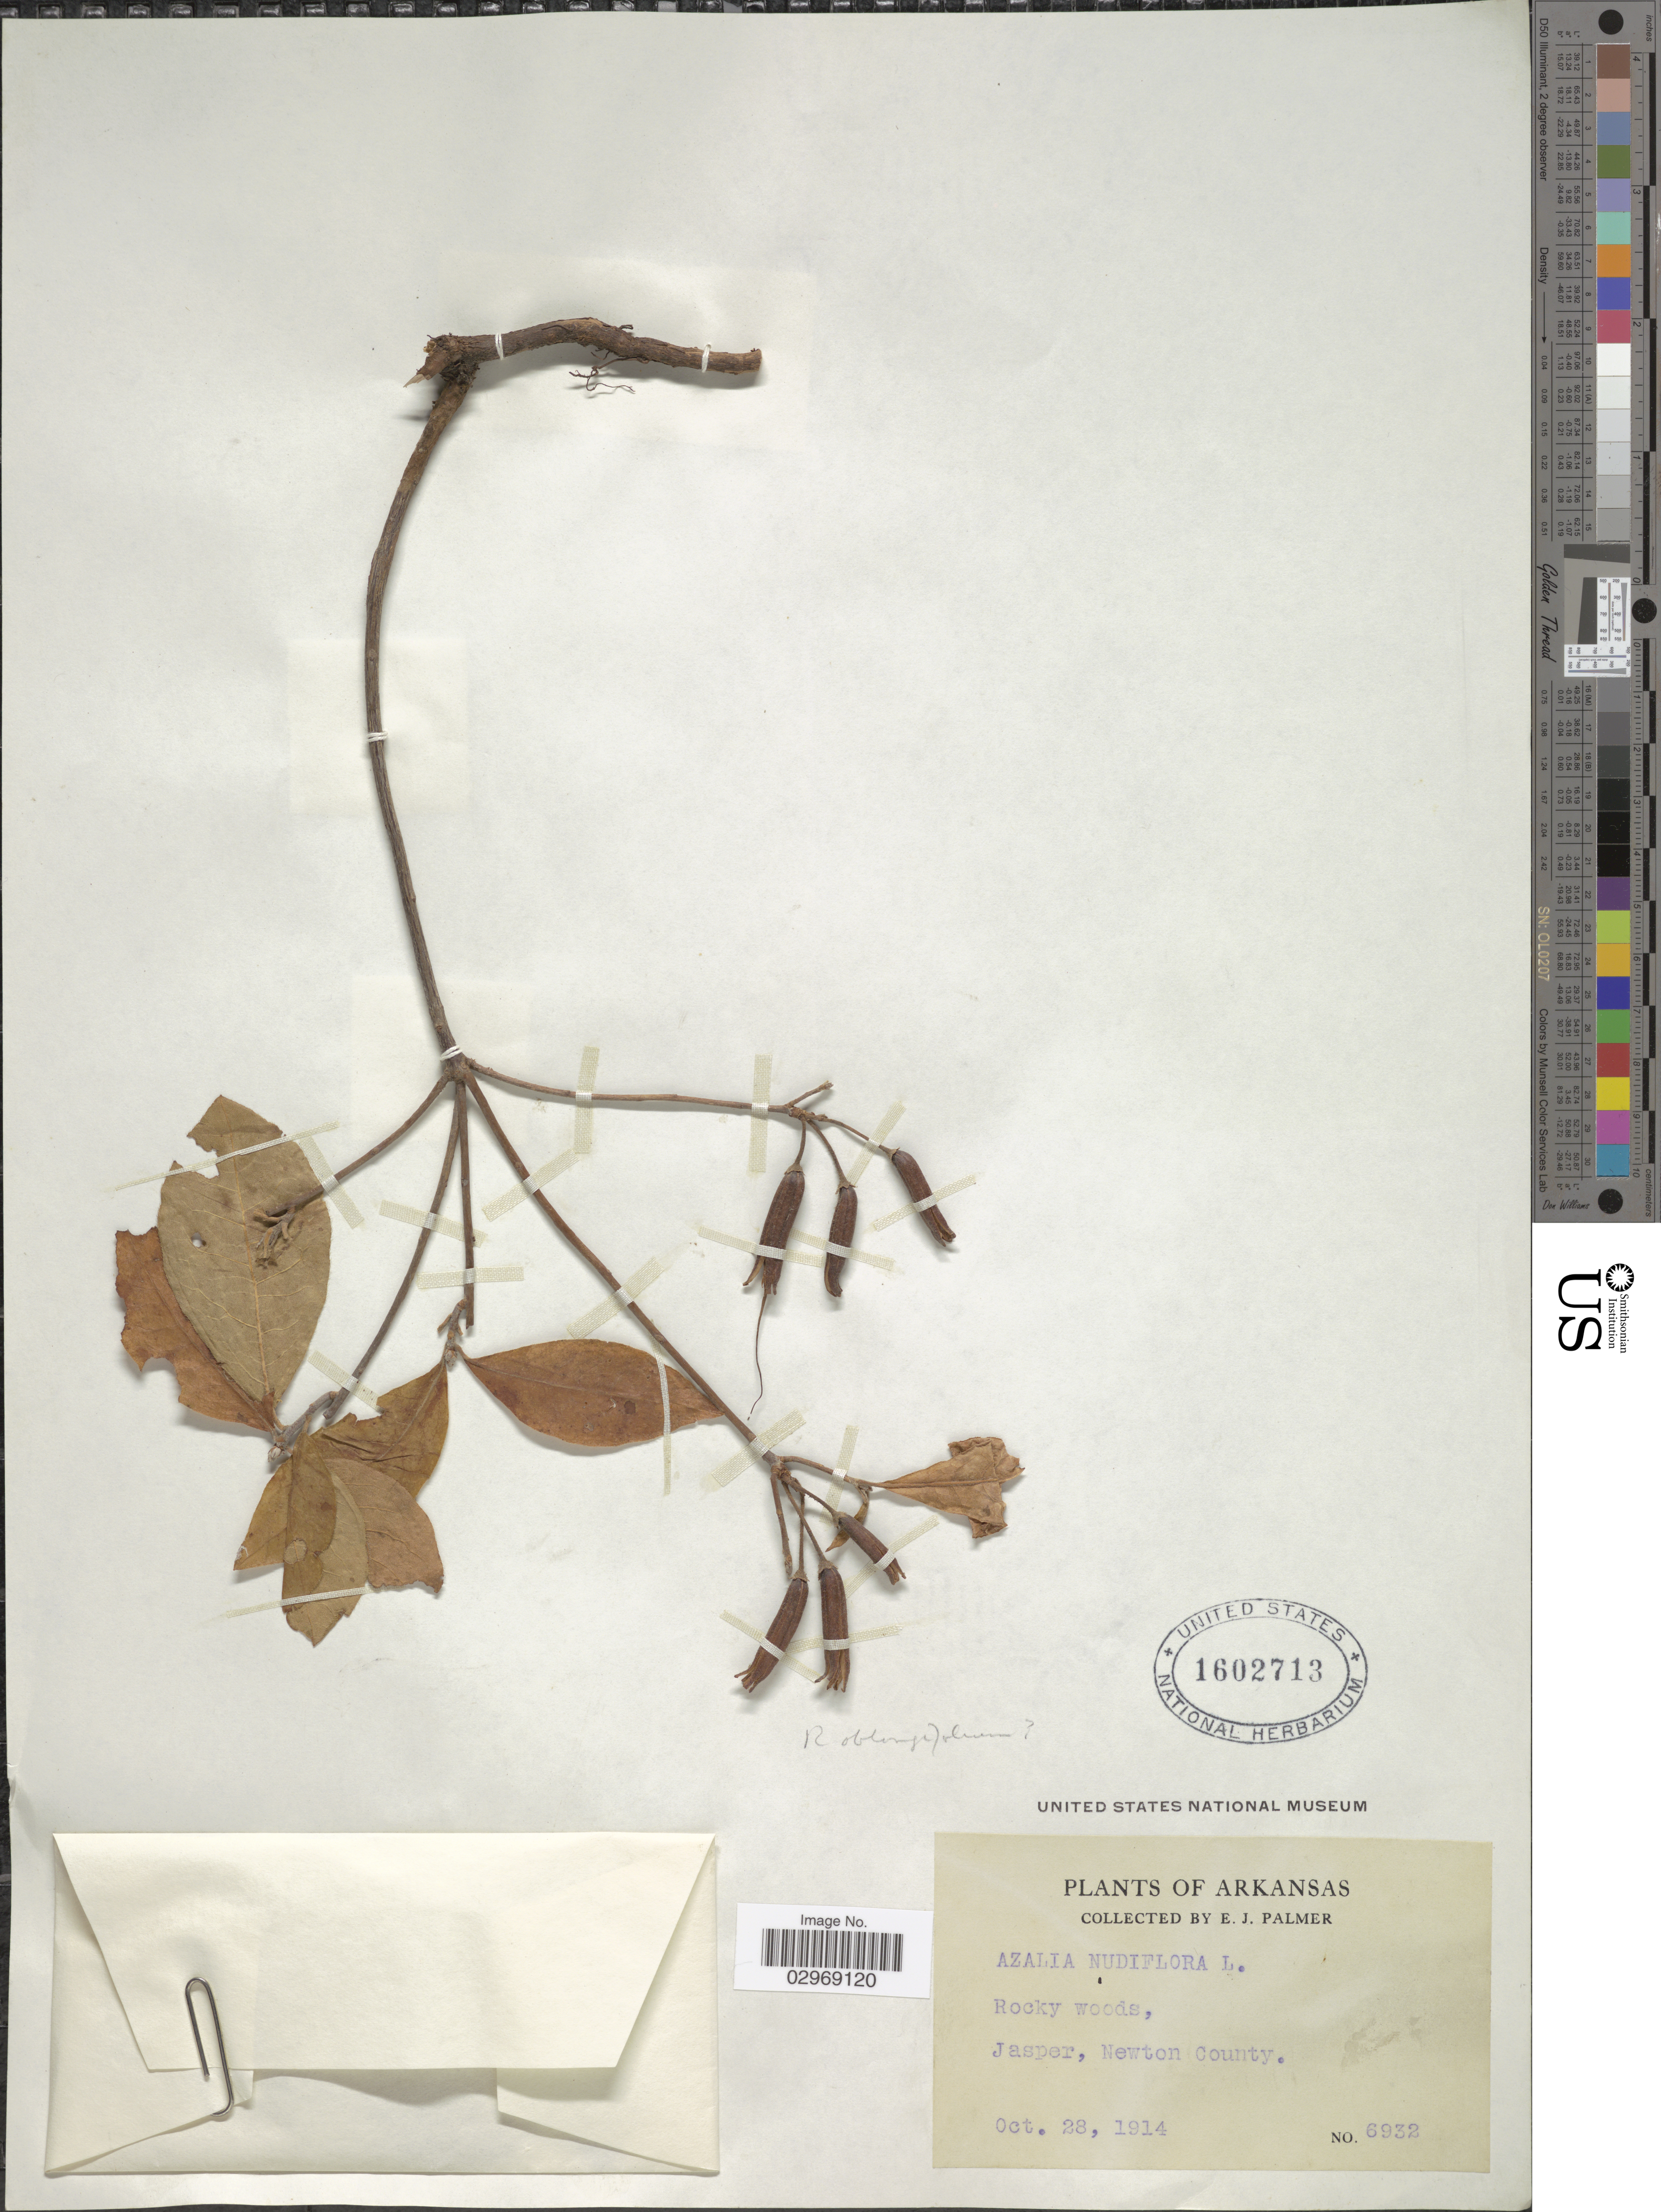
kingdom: Plantae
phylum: Tracheophyta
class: Magnoliopsida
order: Ericales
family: Ericaceae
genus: Rhododendron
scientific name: Rhododendron oblongifolium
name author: (Small) Millais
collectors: E. J. Palmer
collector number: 6932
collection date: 1914-10-28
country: United States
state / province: Arkansas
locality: Rocky woods, Jasper, Newton County.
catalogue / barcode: US 1602713